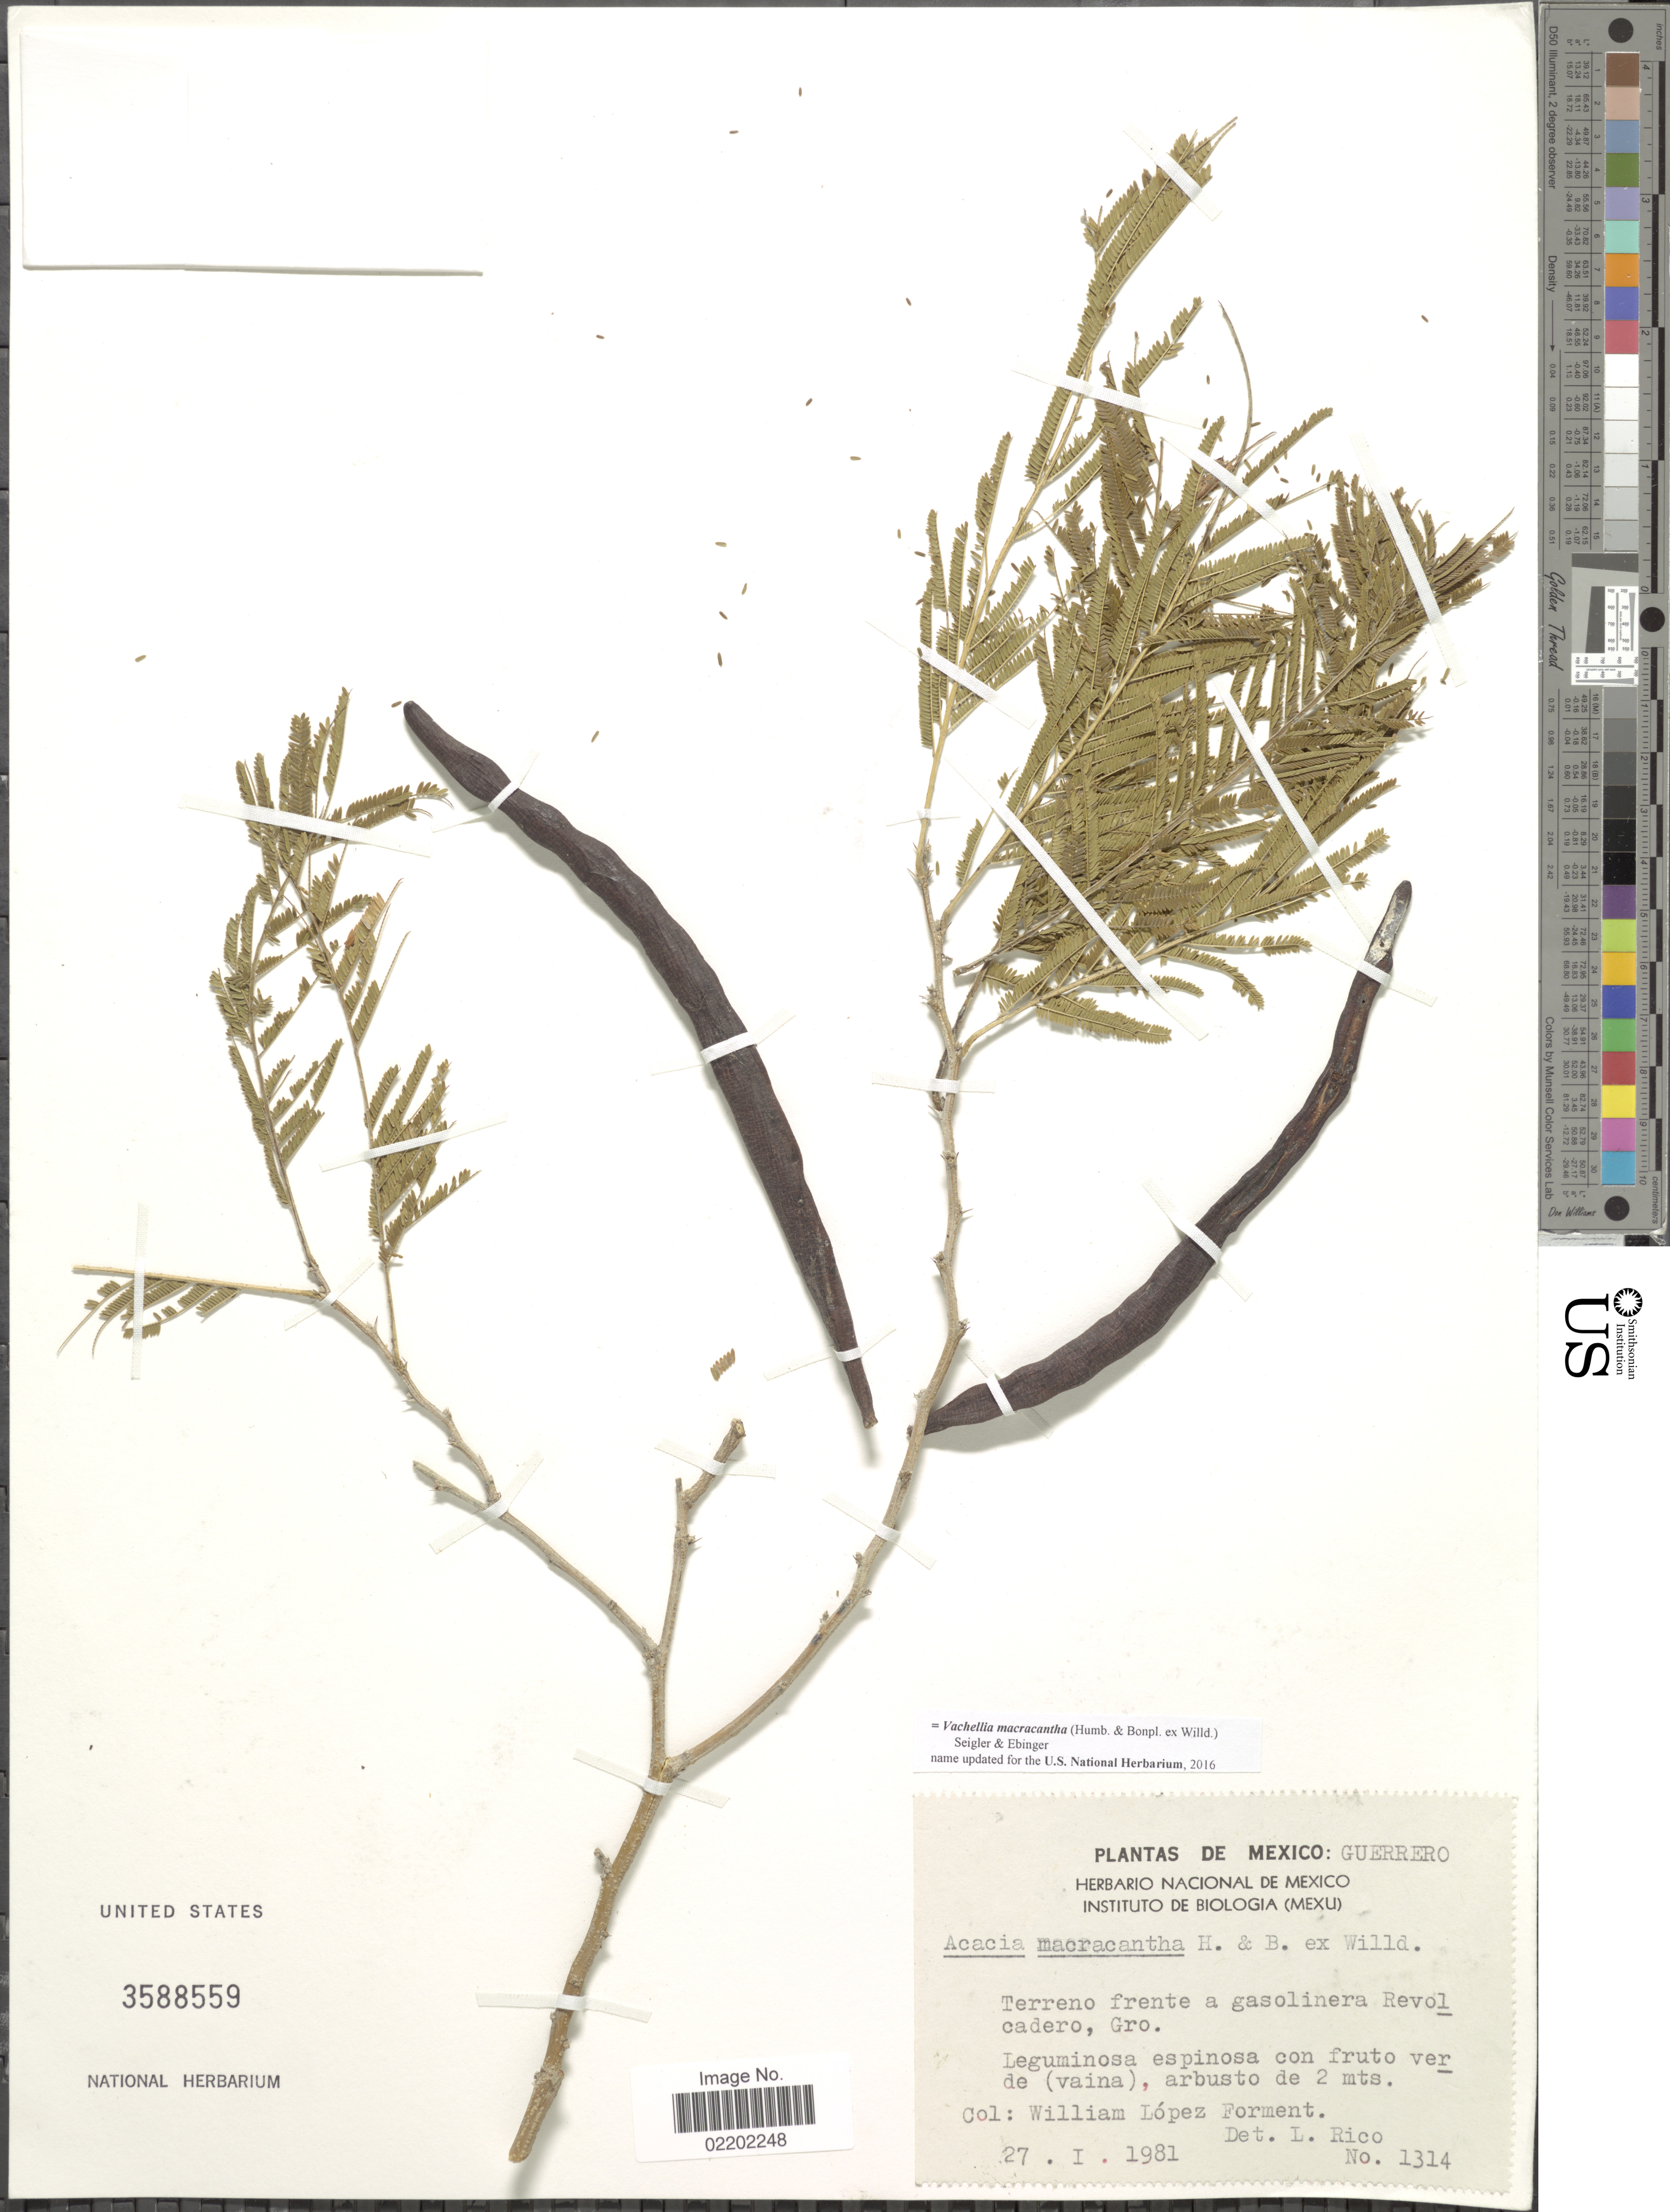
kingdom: Plantae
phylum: Tracheophyta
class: Magnoliopsida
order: Fabales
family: Fabaceae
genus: Vachellia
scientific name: Vachellia macracantha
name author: (Humb. & Bonpl. ex Willd.) Seigler & Ebinger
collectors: W. Forment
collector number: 1314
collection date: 1981-01-27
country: Mexico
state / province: Guerrero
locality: Terreno frente a gasolinera Revolcadero, Gro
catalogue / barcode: US 3588559